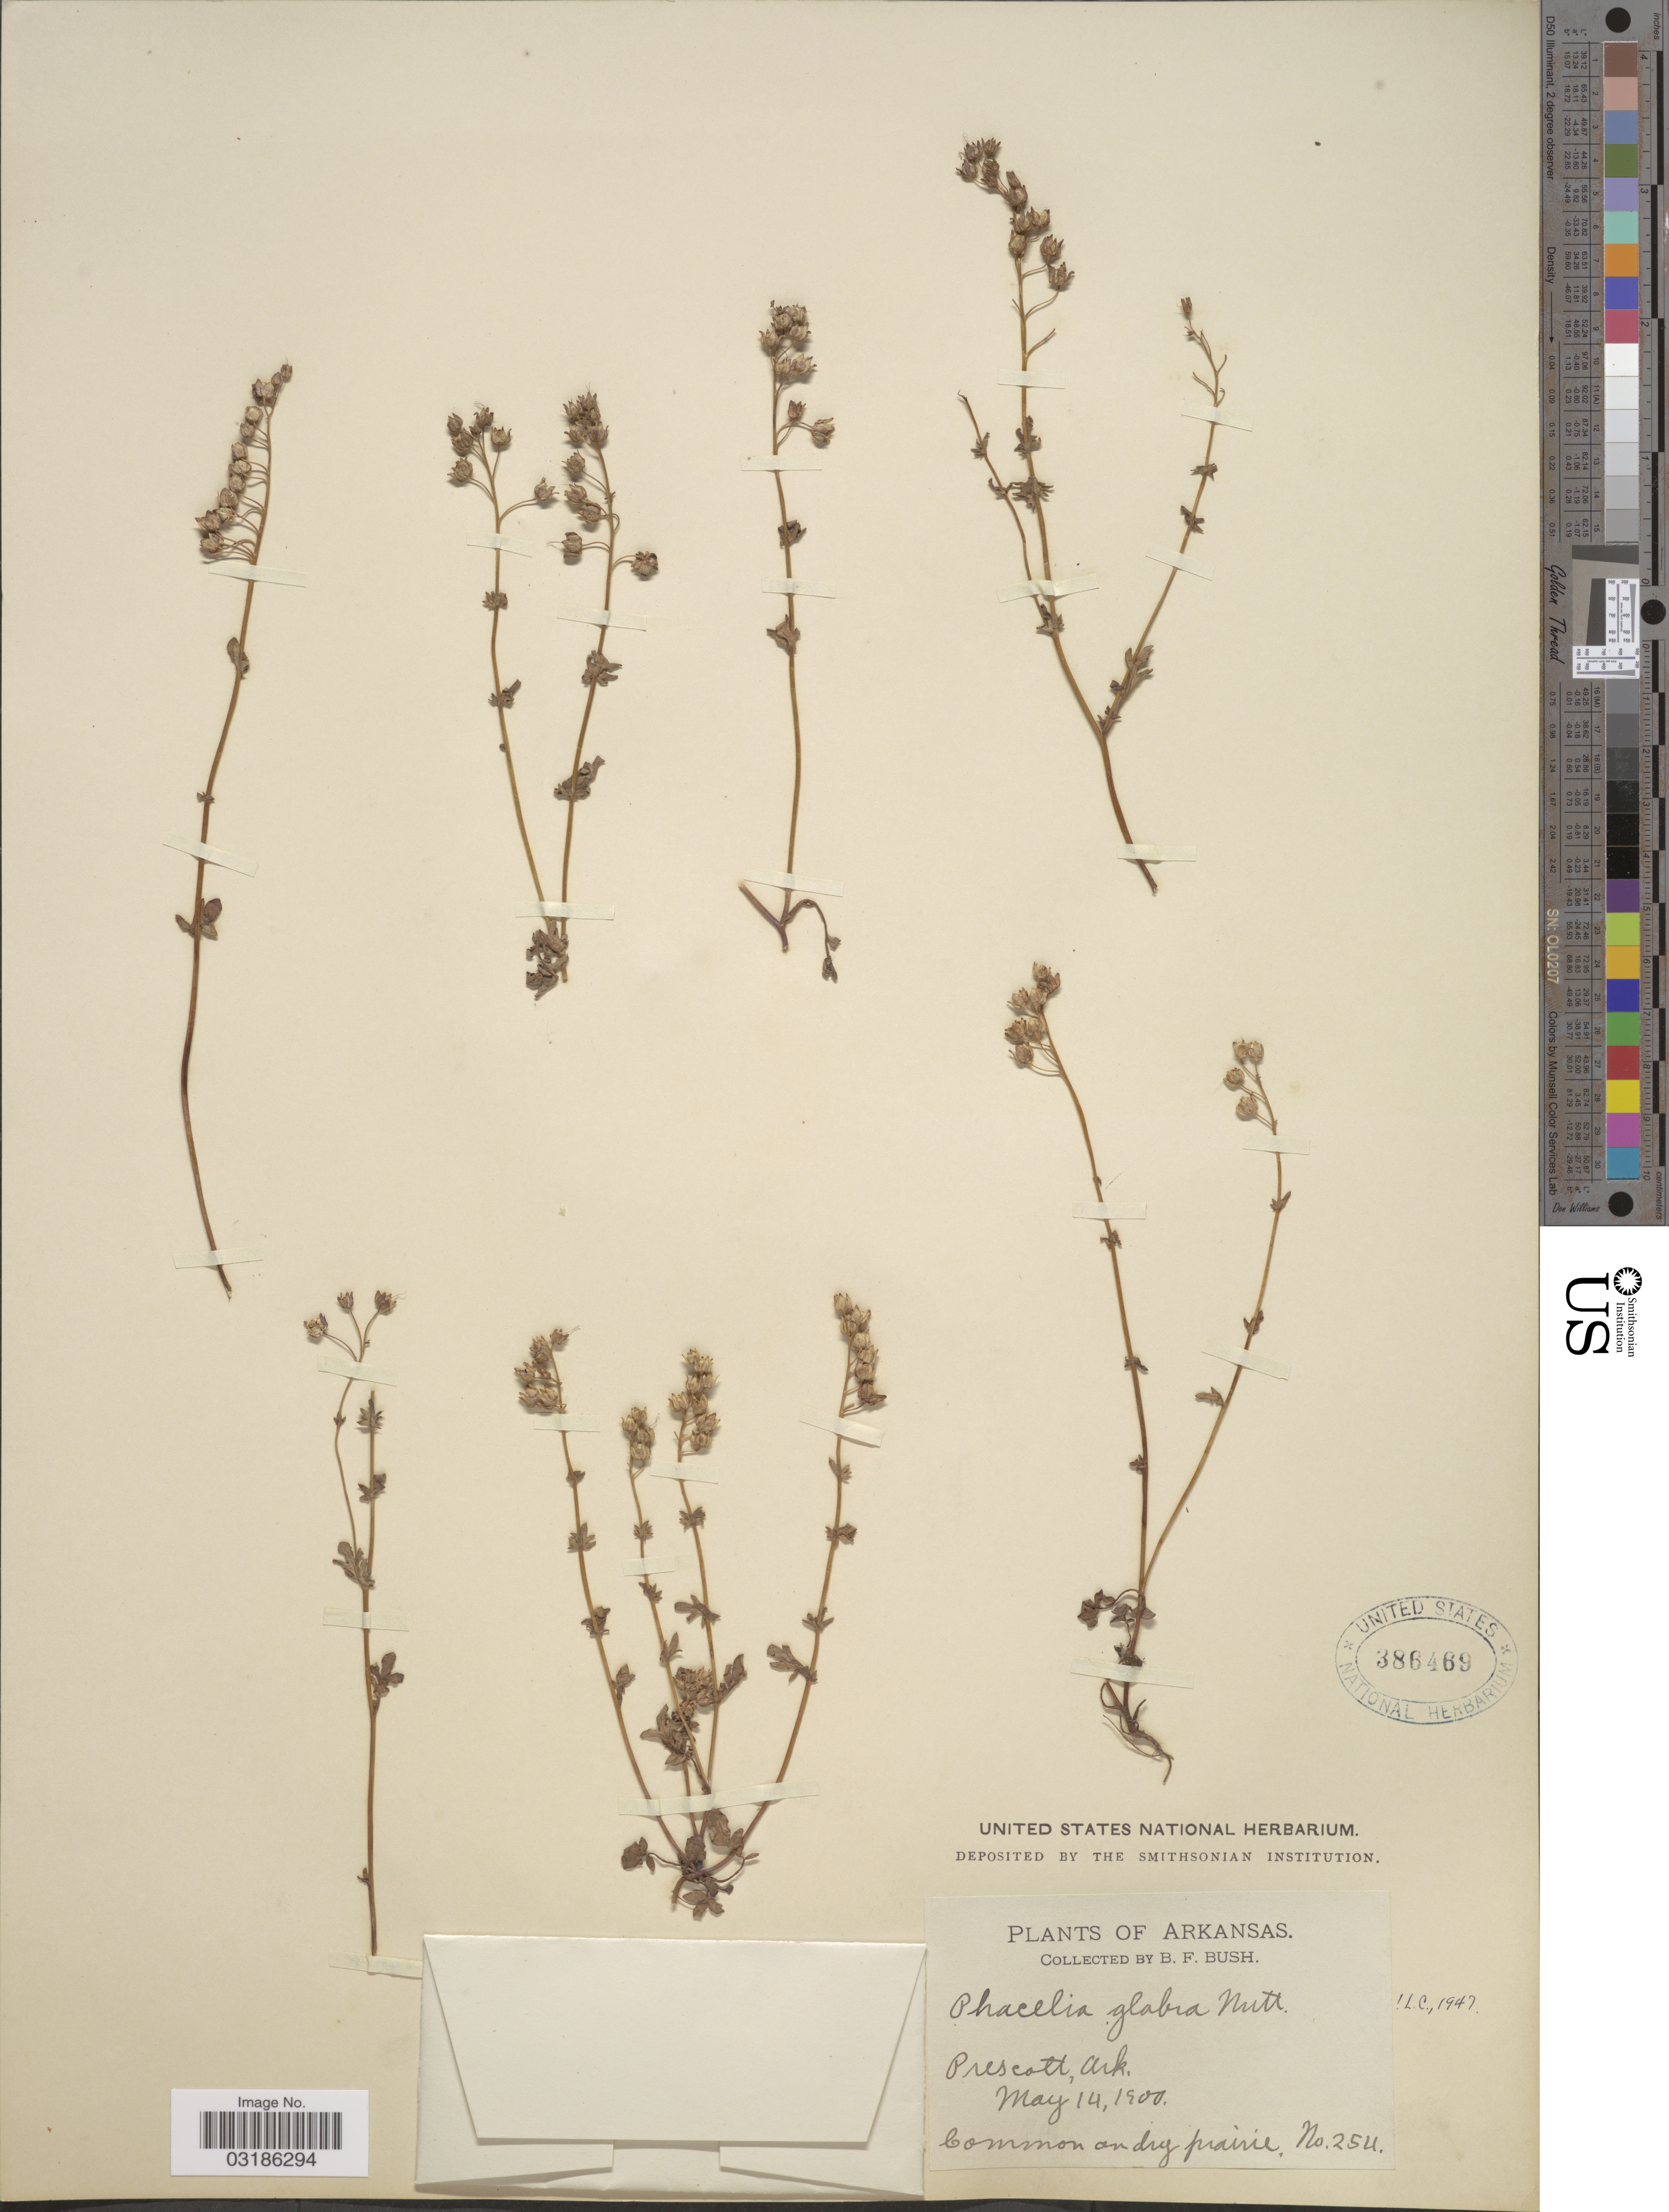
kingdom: Plantae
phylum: Tracheophyta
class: Magnoliopsida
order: Boraginales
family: Hydrophyllaceae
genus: Phacelia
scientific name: Phacelia glabra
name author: Nutt.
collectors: B. F. Bush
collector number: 254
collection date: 1900-05-14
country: United States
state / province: Arkansas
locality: Prescott, Ark.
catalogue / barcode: US 386469